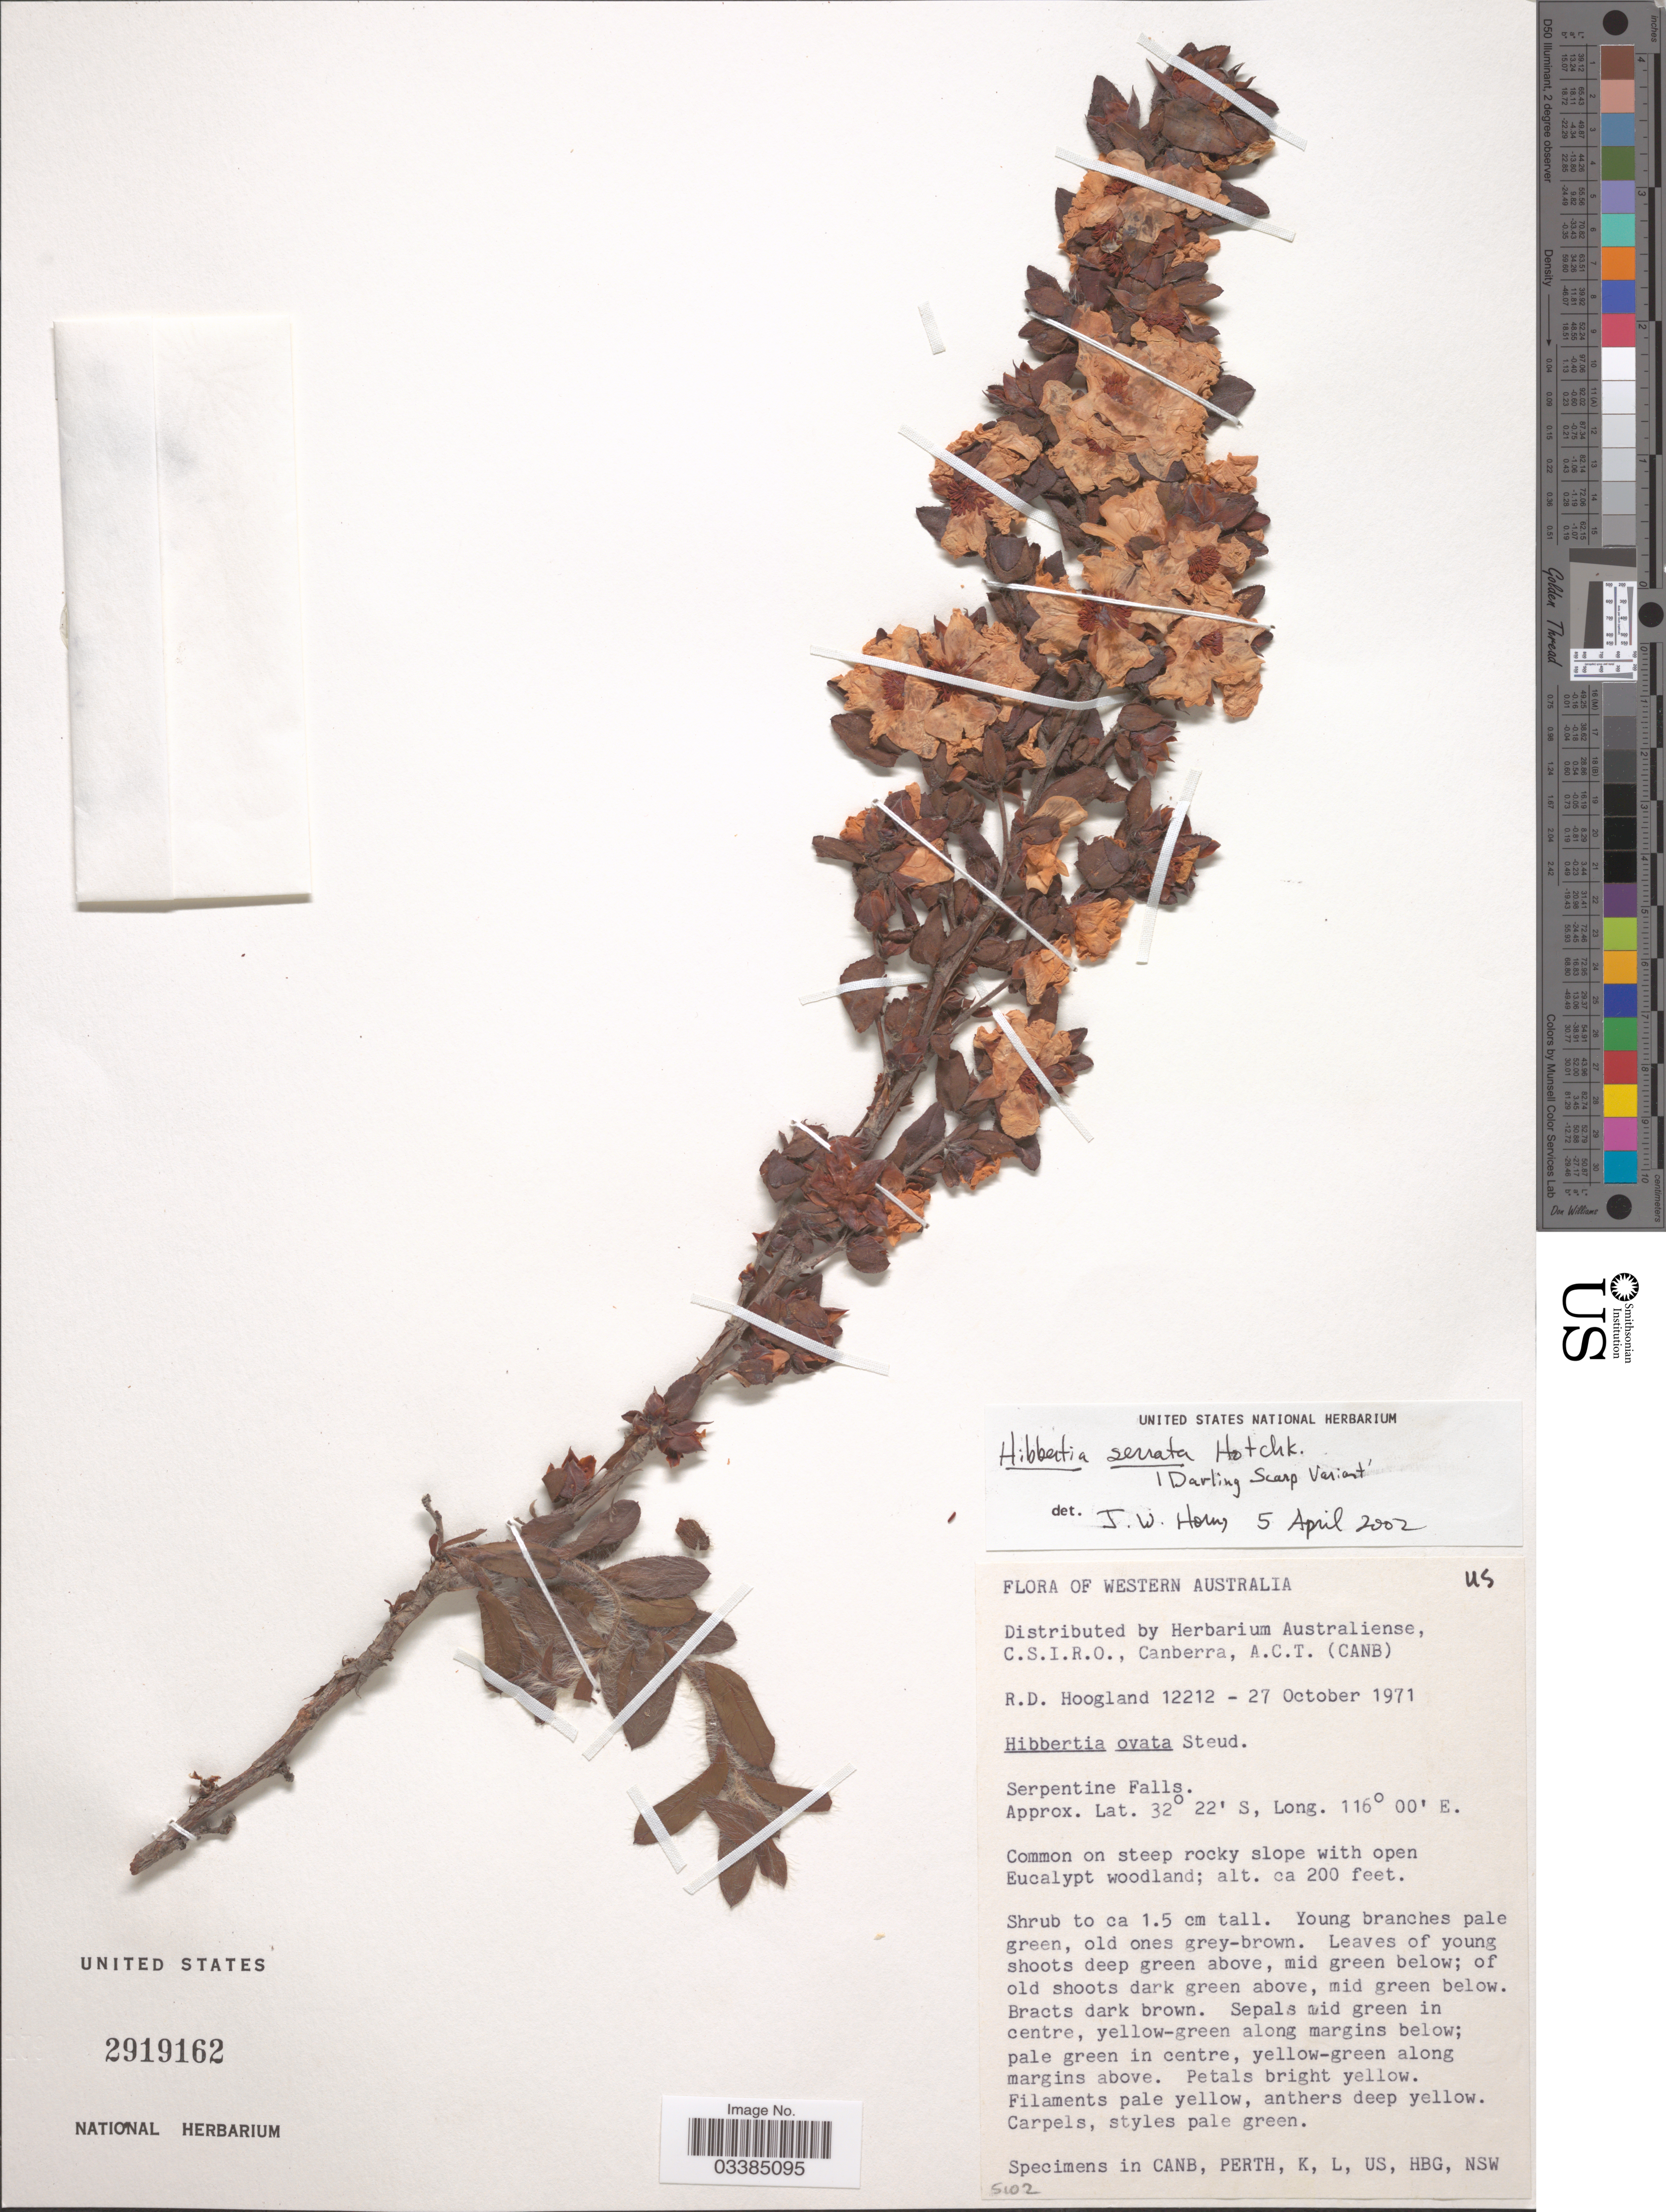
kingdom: Plantae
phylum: Tracheophyta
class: Magnoliopsida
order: Dilleniales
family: Dilleniaceae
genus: Hibbertia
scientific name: Hibbertia serrata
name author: Hotchkiss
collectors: R. D. Hoogland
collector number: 12212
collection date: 1971-10-27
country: Australia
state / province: Western Australia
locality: Serpentine Falls.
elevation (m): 61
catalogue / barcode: US 2919162